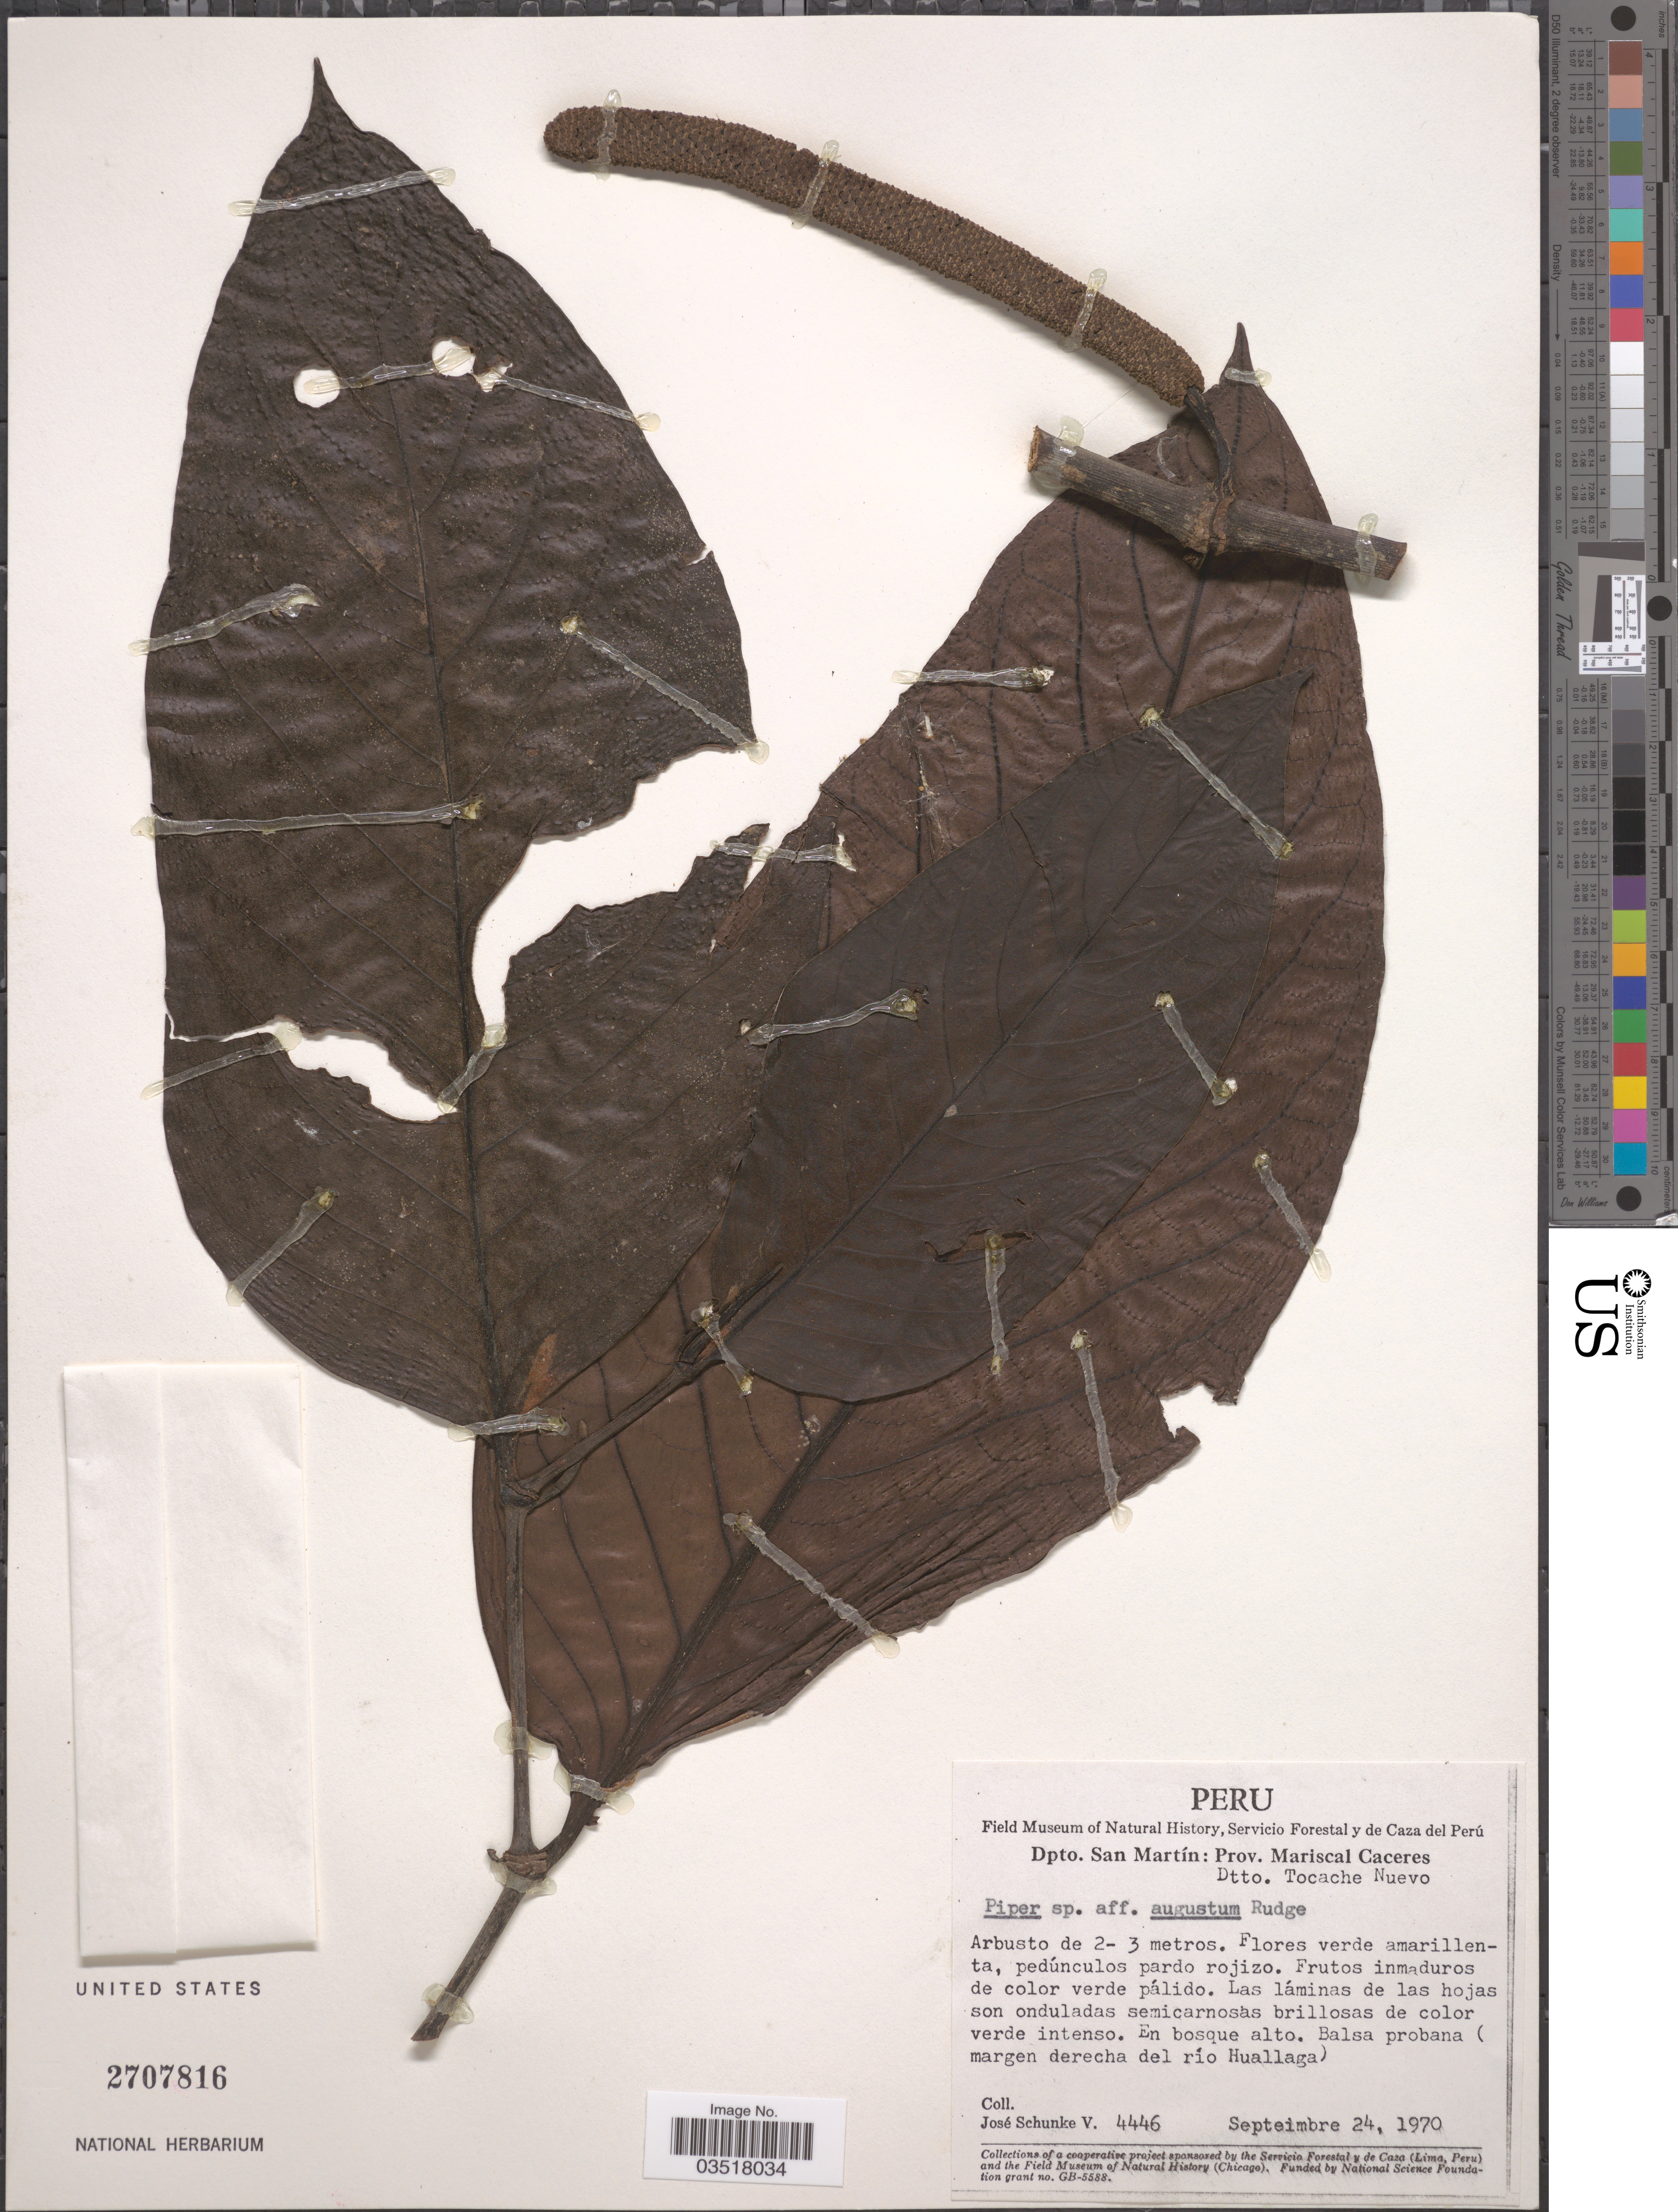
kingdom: Plantae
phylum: Tracheophyta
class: Magnoliopsida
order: Piperales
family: Piperaceae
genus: Piper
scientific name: Piper augustum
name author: Rudge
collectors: J. Schunke Vigo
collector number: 4446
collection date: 1970-09-24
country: Peru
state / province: San Martín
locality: Dpto. San Martín: Prov. Mariscal Caceres. Dtto. Tocache Nuevo. Balsa probana (margen dereche del río Huallaga).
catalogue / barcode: US 2707816